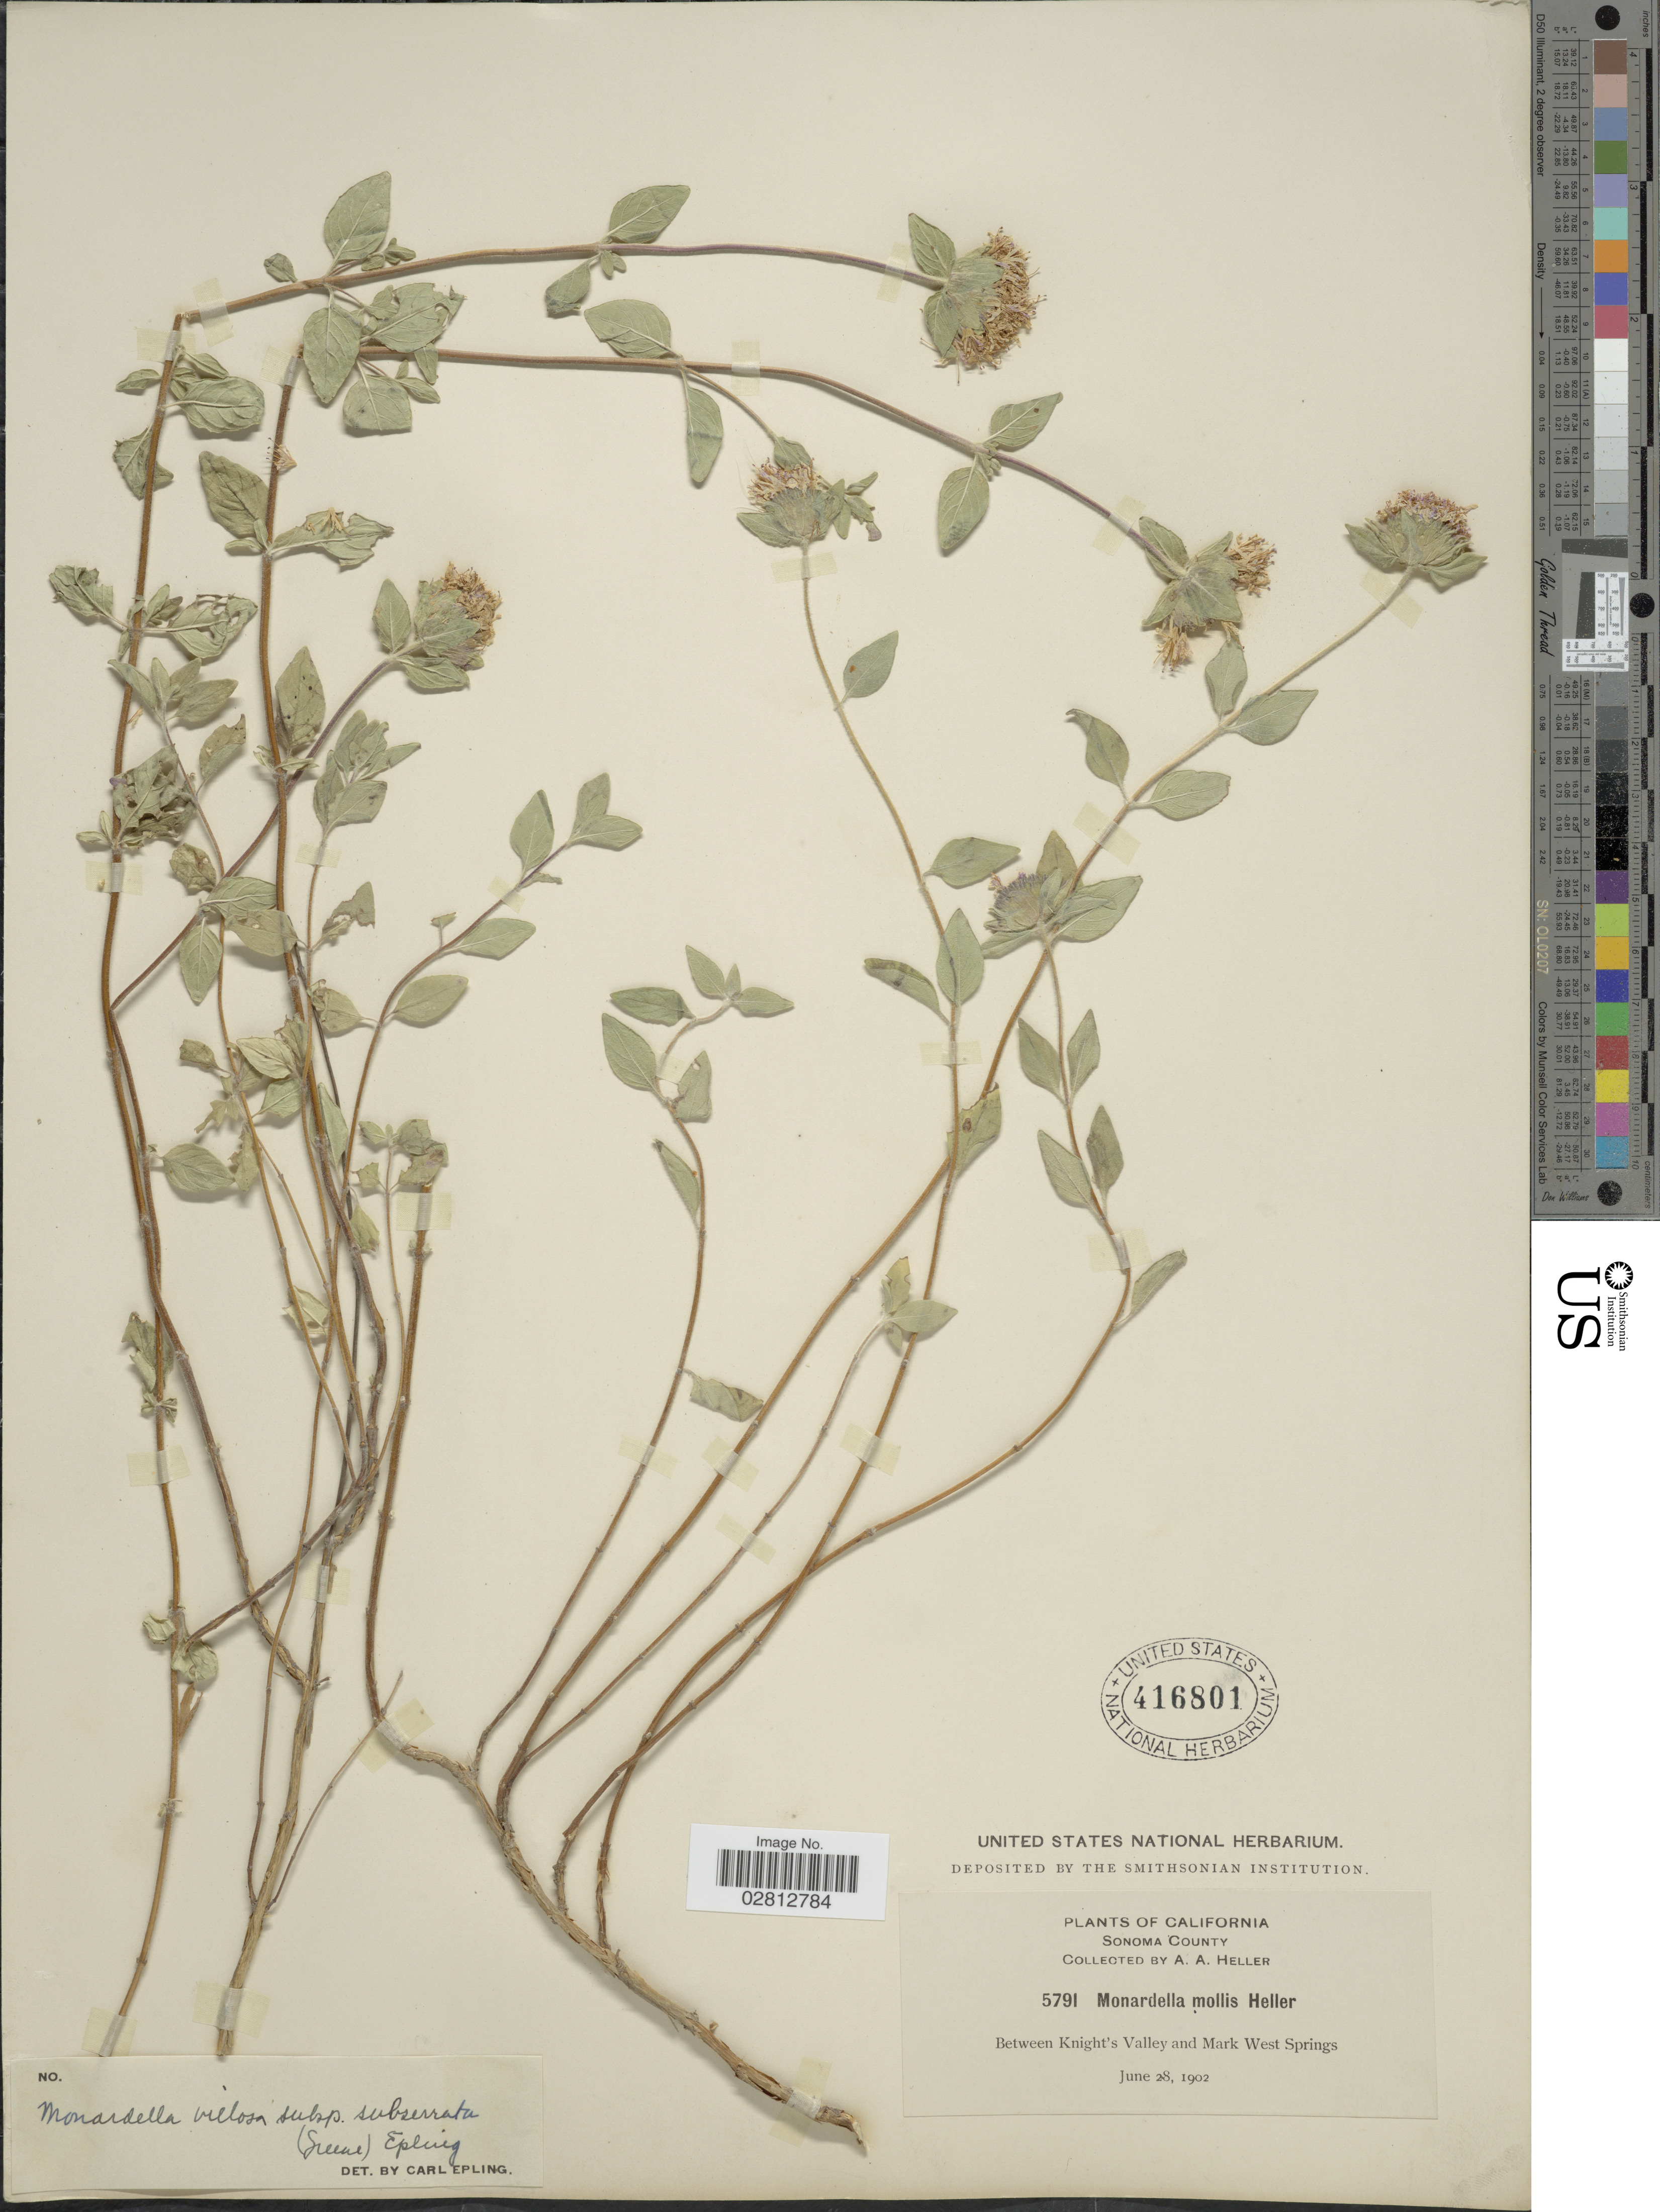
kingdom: Plantae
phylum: Tracheophyta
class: Magnoliopsida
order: Lamiales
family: Lamiaceae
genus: Monardella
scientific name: Monardella villosa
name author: Benth.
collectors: A. A. Heller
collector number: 5791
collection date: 1902-06-28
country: United States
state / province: California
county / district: Sonoma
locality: Sonoma County, between Knight's Valley and Mark West Springs.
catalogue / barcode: US 416801